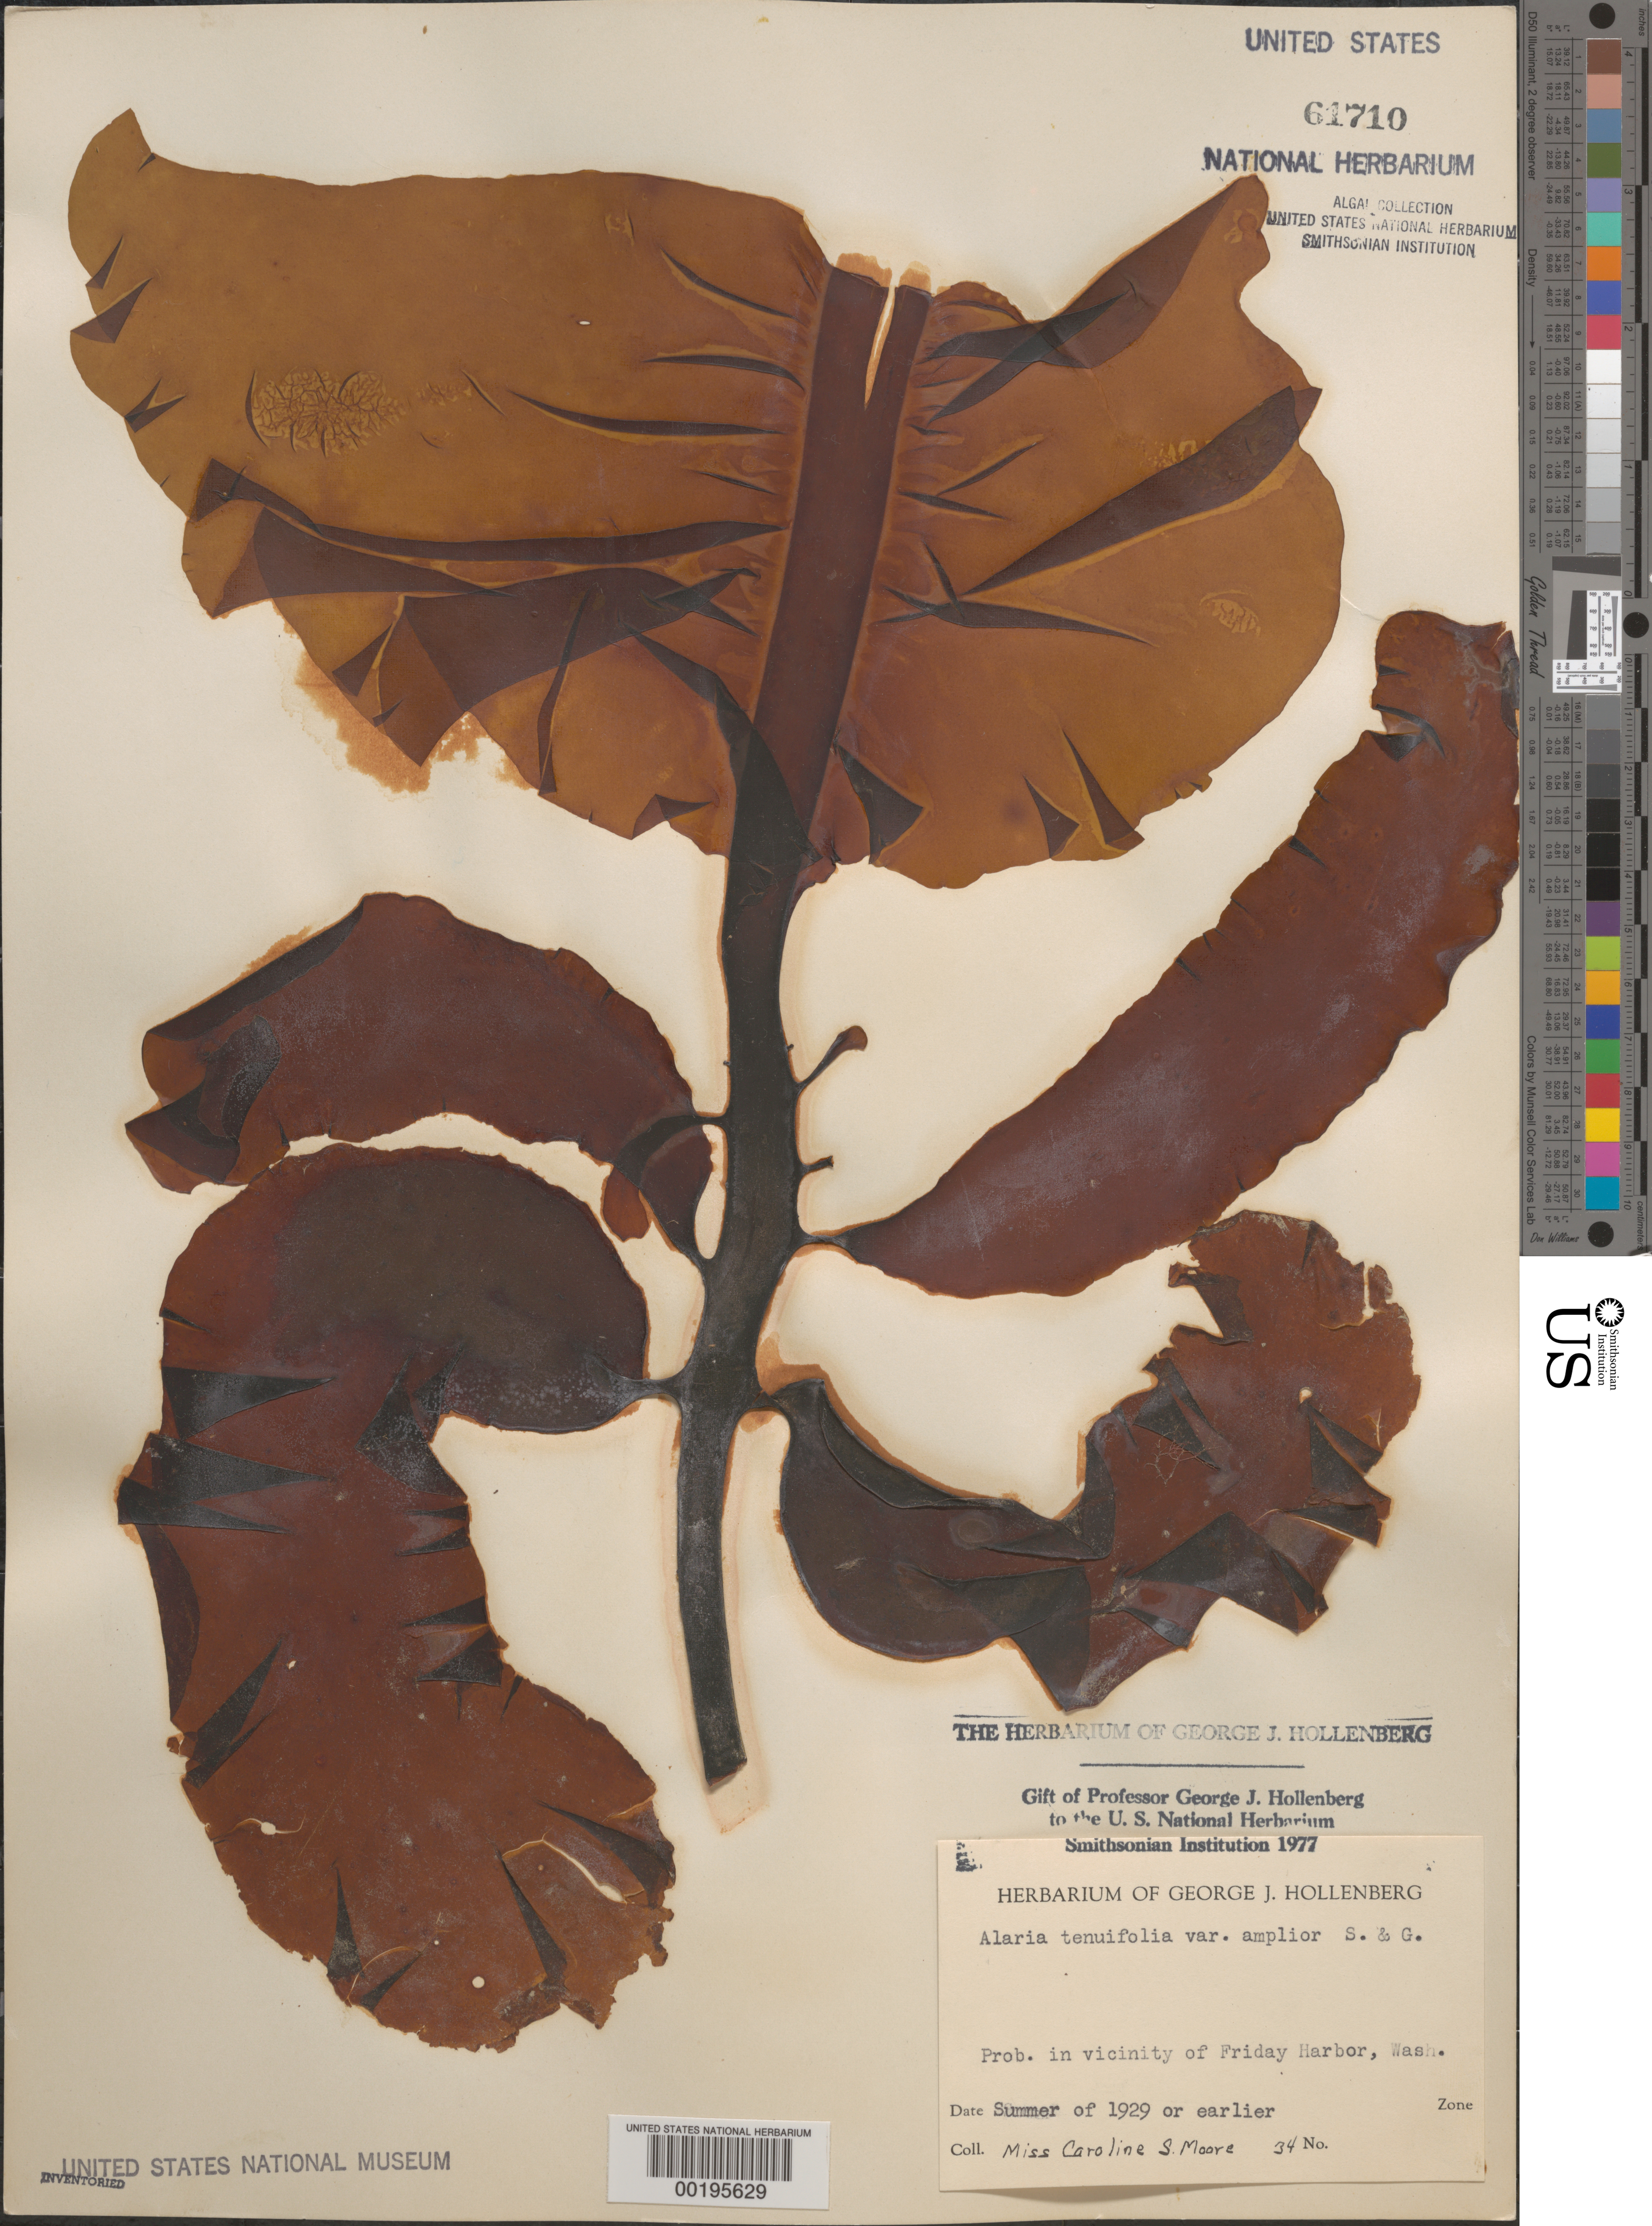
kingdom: Chromista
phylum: Ochrophyta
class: Phaeophyceae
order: Laminariales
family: Alariaceae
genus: Alaria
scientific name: Alaria marginata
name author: Postels & Rupr.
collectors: C. Moore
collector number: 34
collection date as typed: Sum 1929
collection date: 1929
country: United States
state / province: Washington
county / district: San Juan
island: San Juan Island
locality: Friday Harbor area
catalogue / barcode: US 61710